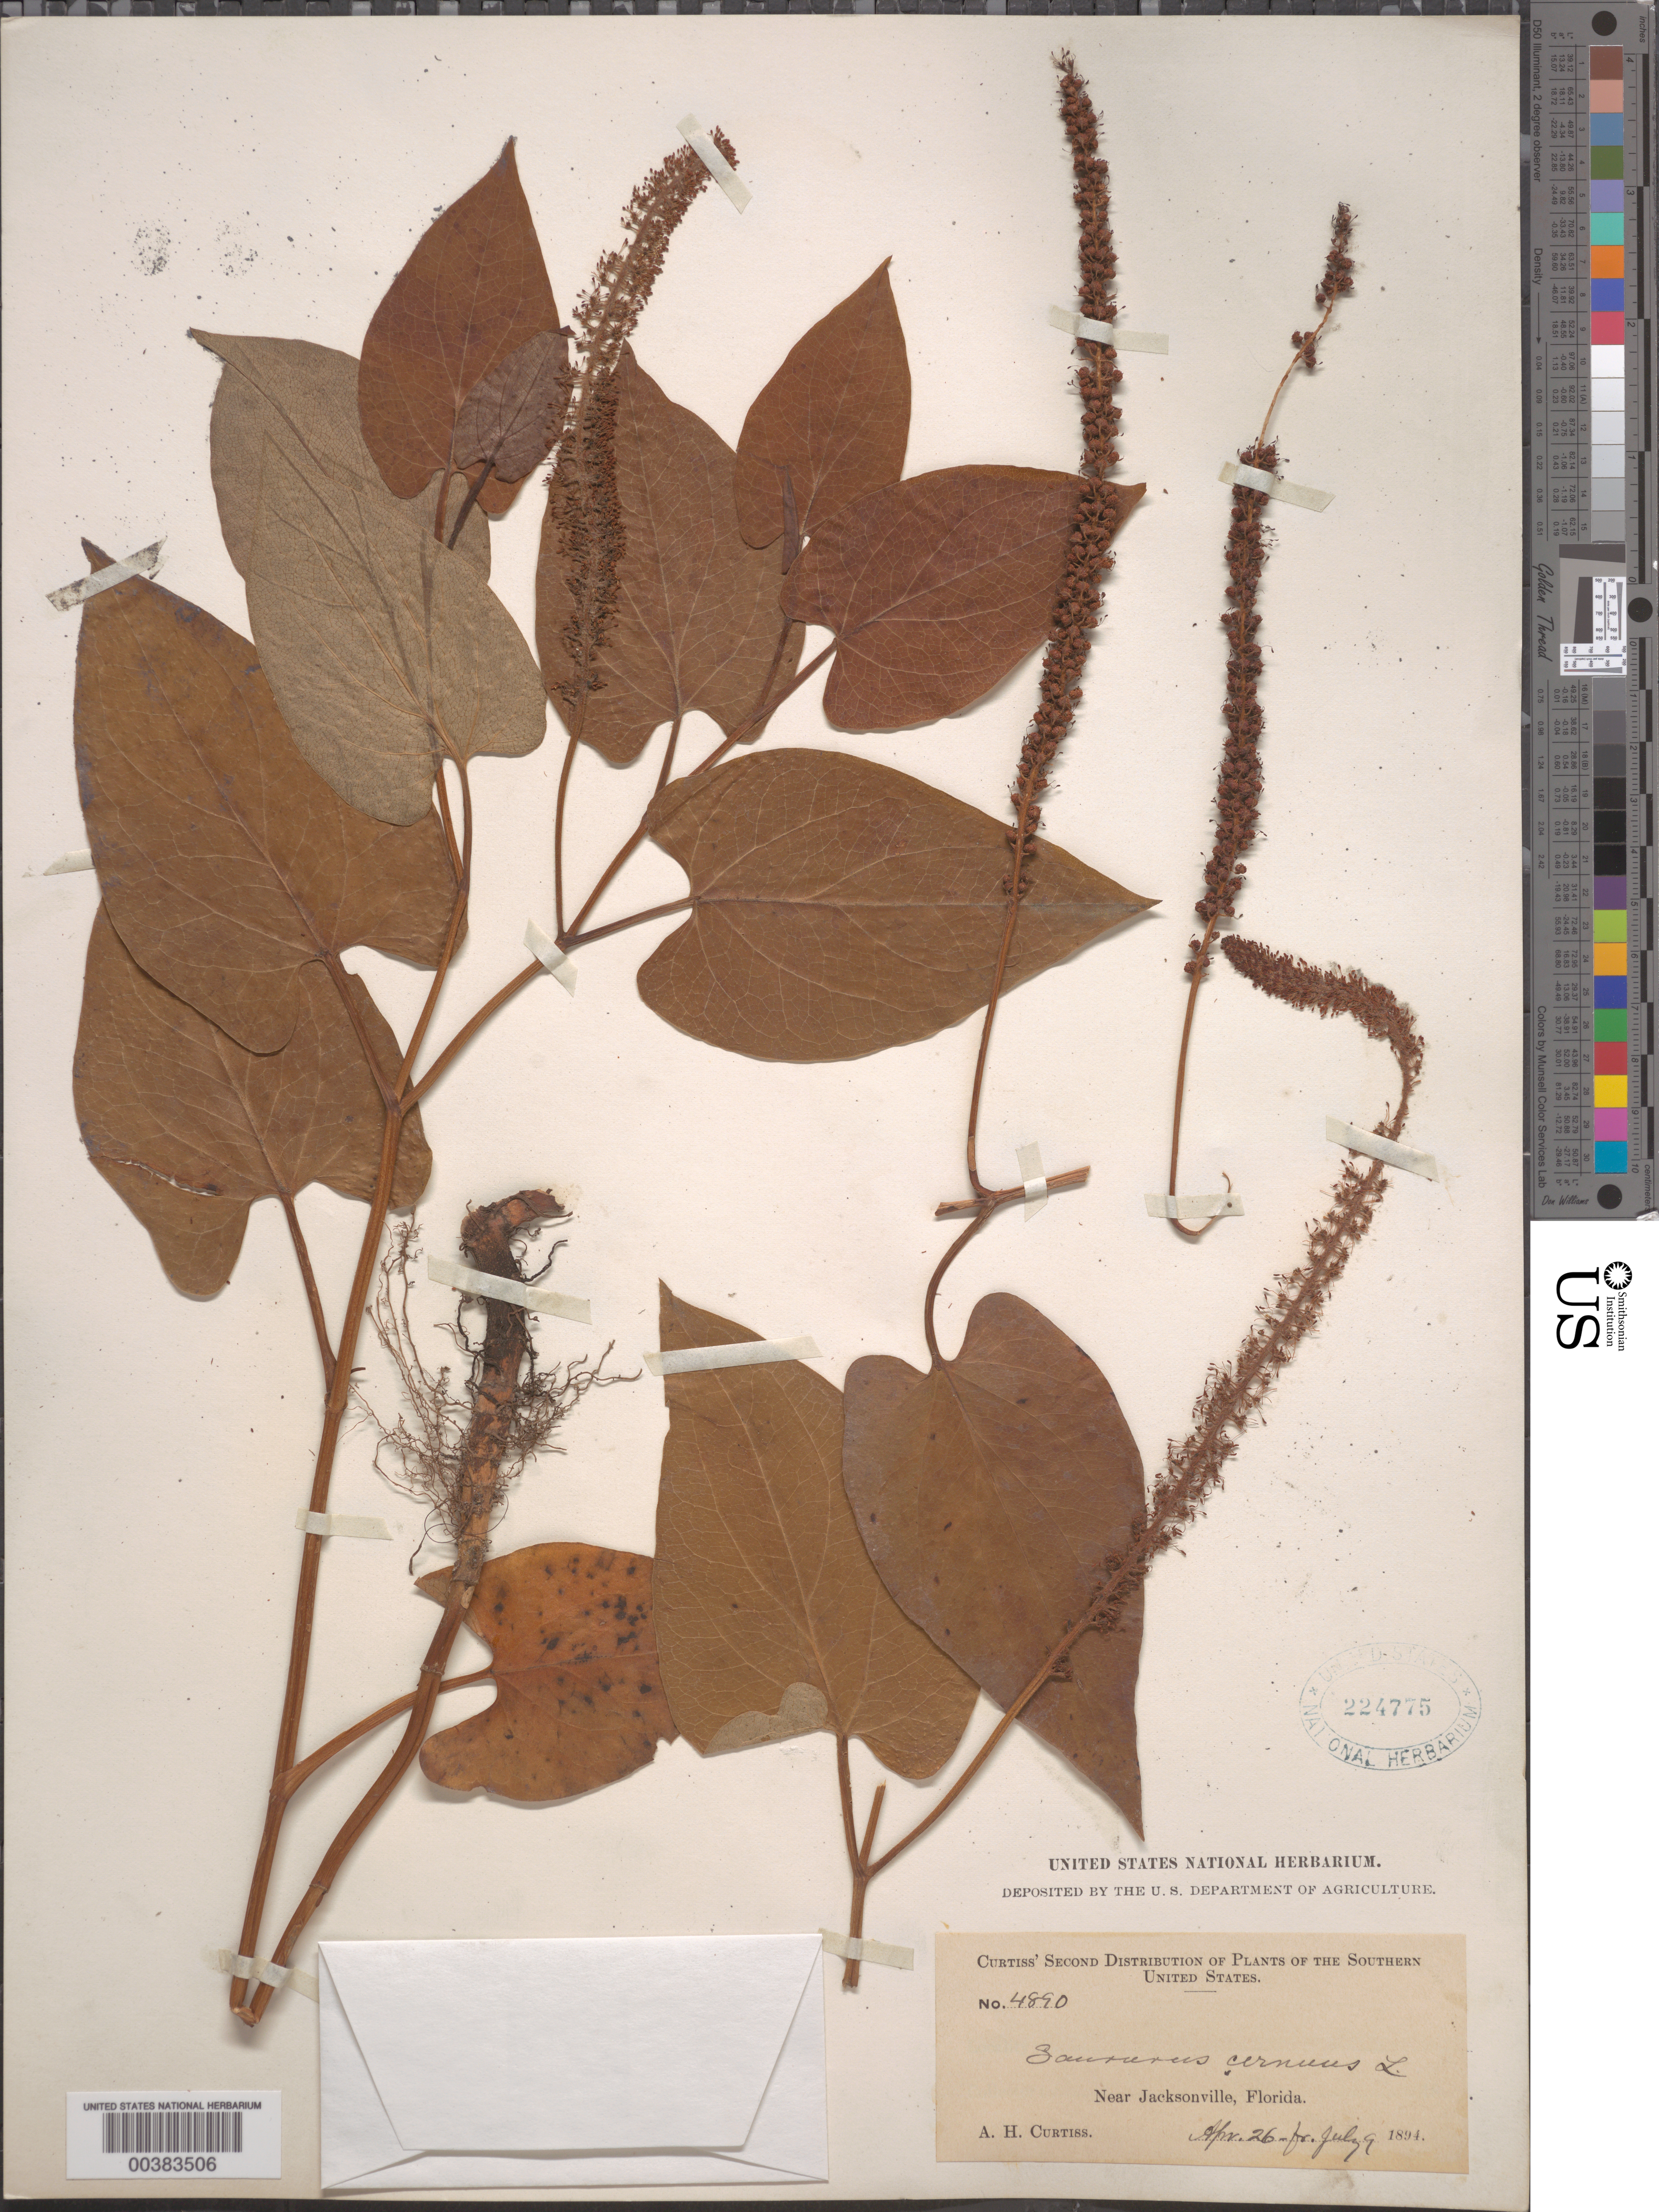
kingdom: Plantae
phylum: Tracheophyta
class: Magnoliopsida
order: Piperales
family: Saururaceae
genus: Saururus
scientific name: Saururus cernuus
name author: L.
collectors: A. H. Curtiss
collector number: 4890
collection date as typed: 26 Apr 1894 and 09 Jul 1894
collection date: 1894-04-26,1894-07-09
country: United States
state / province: Florida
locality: Near jacksonville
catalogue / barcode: US 224775